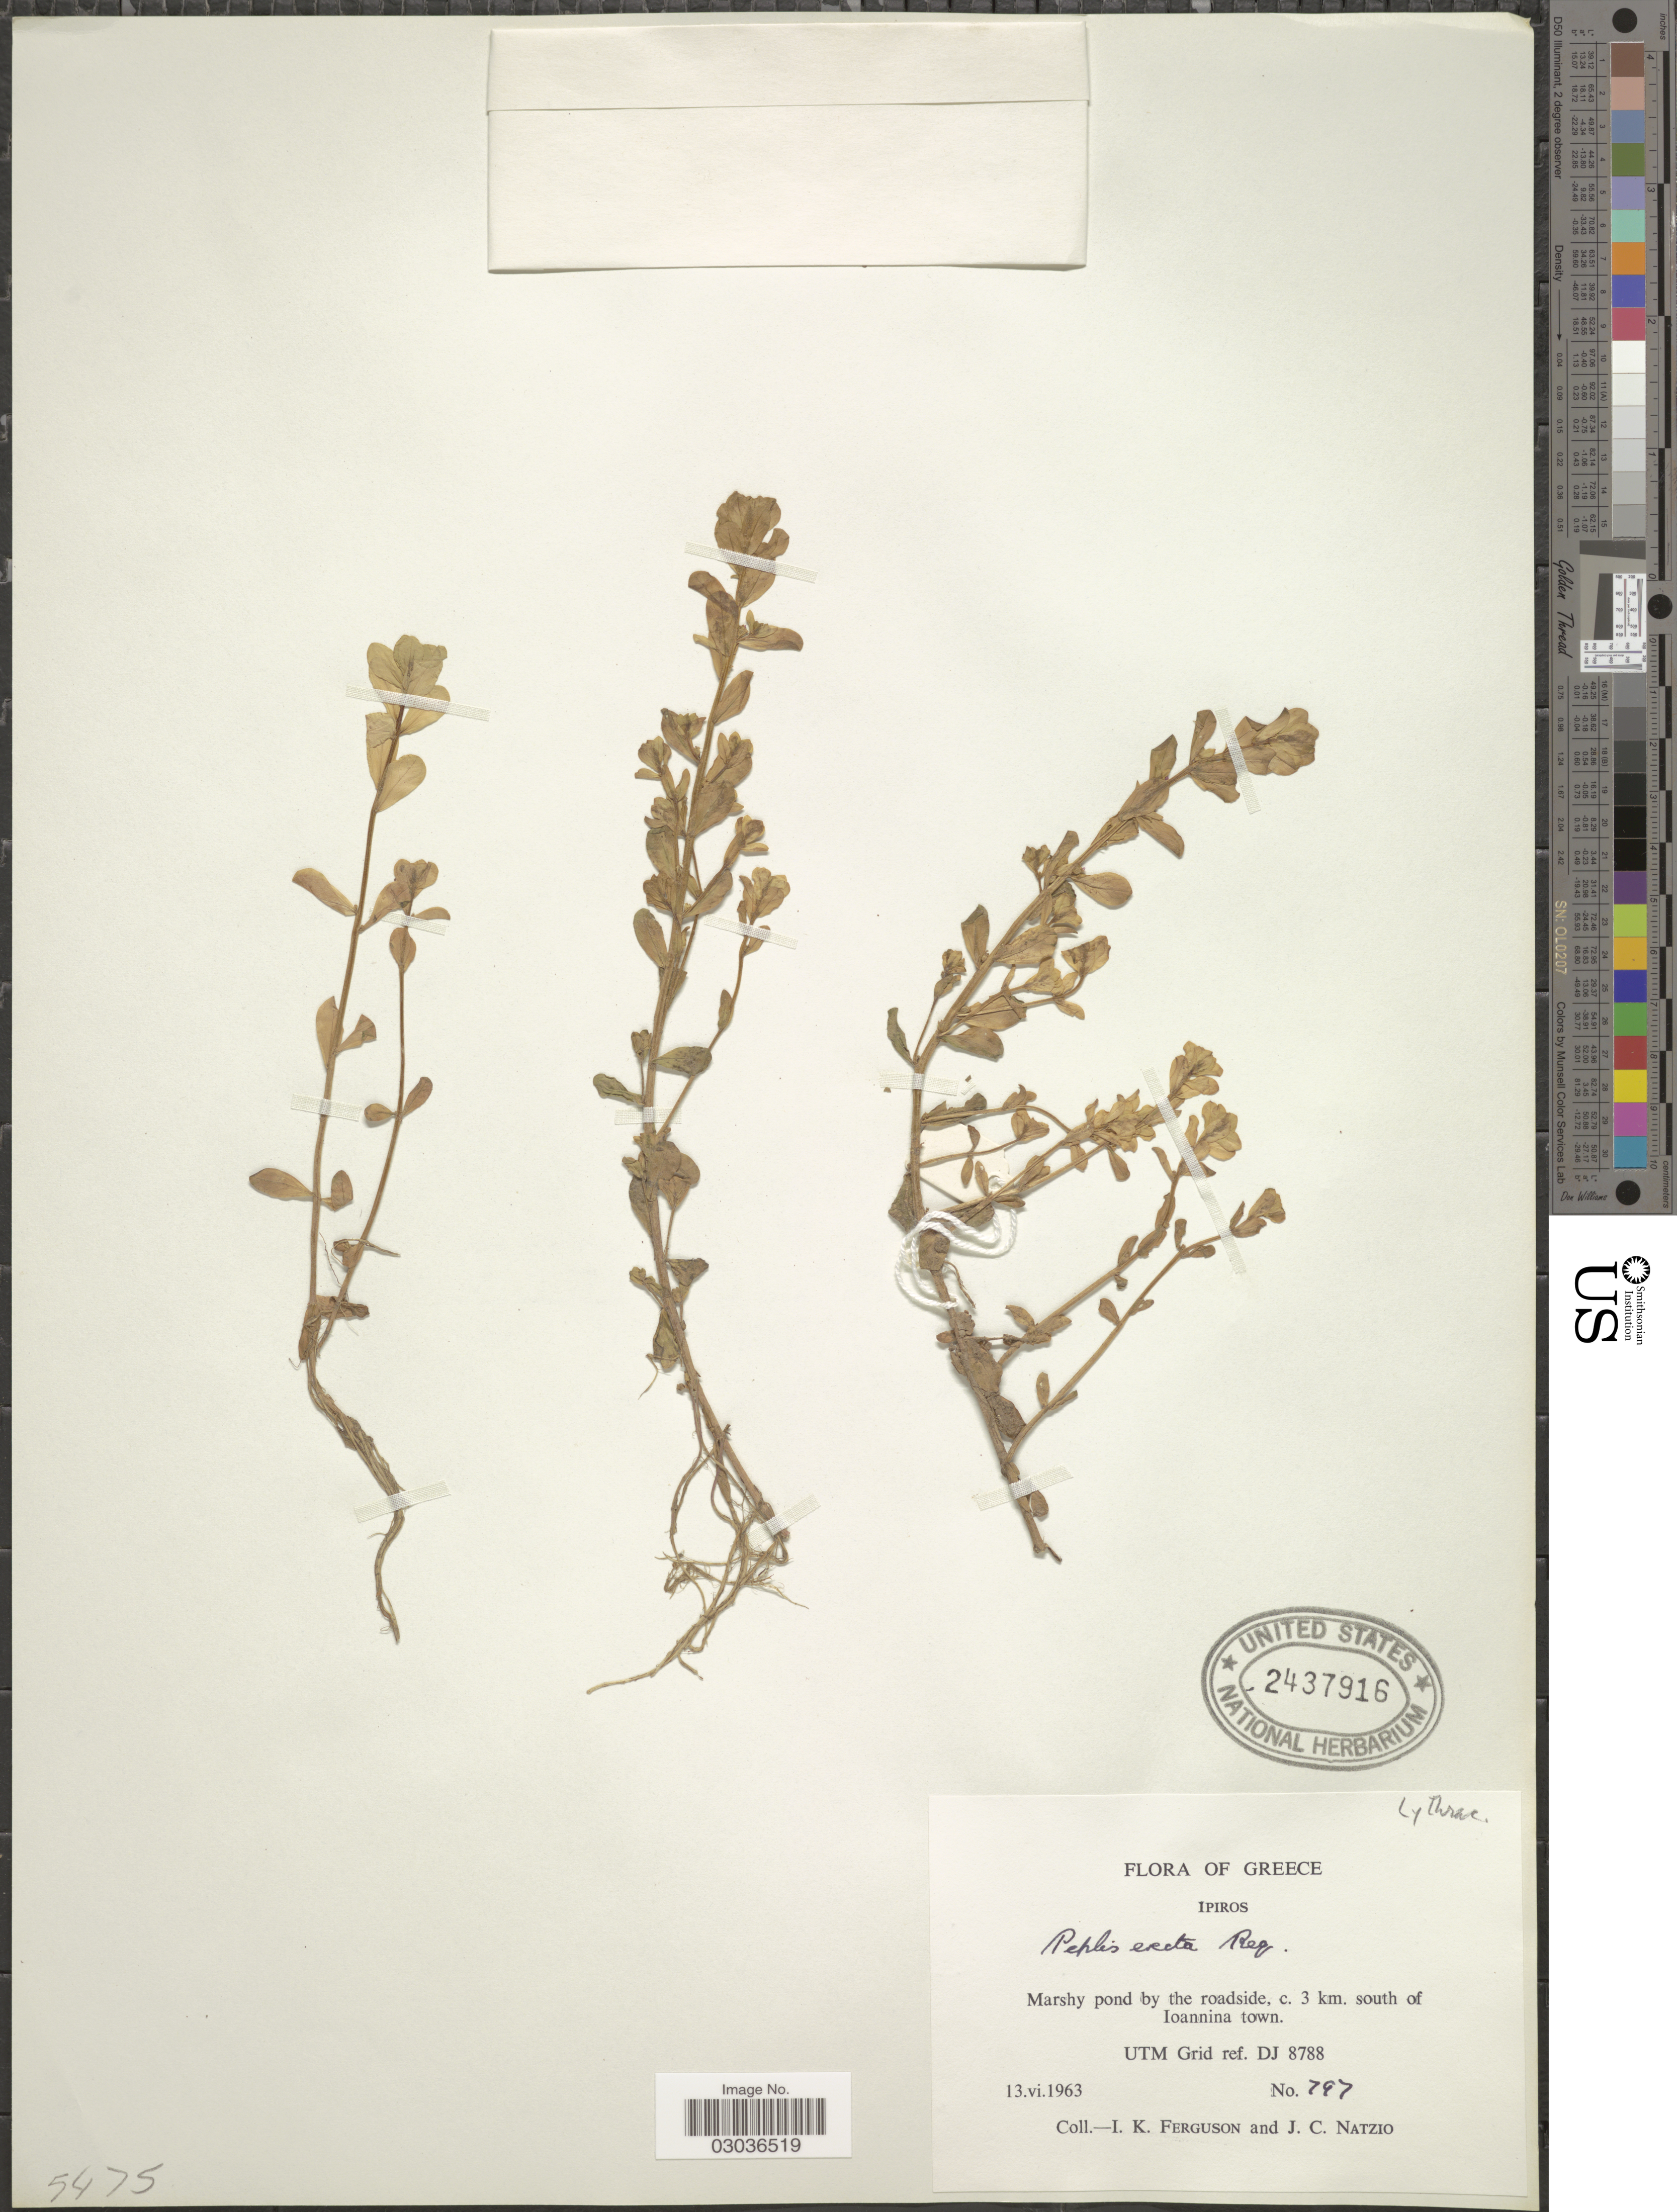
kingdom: Plantae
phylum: Tracheophyta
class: Magnoliopsida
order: Myrtales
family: Lythraceae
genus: Lythrum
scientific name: Lythrum borysthenicum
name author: (M. Bieb. ex Schrank) Litv.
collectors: I. K. Ferguson & J. Natzio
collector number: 797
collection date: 1963-06-13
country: Greece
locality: Ipiros. Marshy pond by the roadside, c. 3 km. south of Ioannina town. UTM Grid ref. DJ 8788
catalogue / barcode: US 2437916